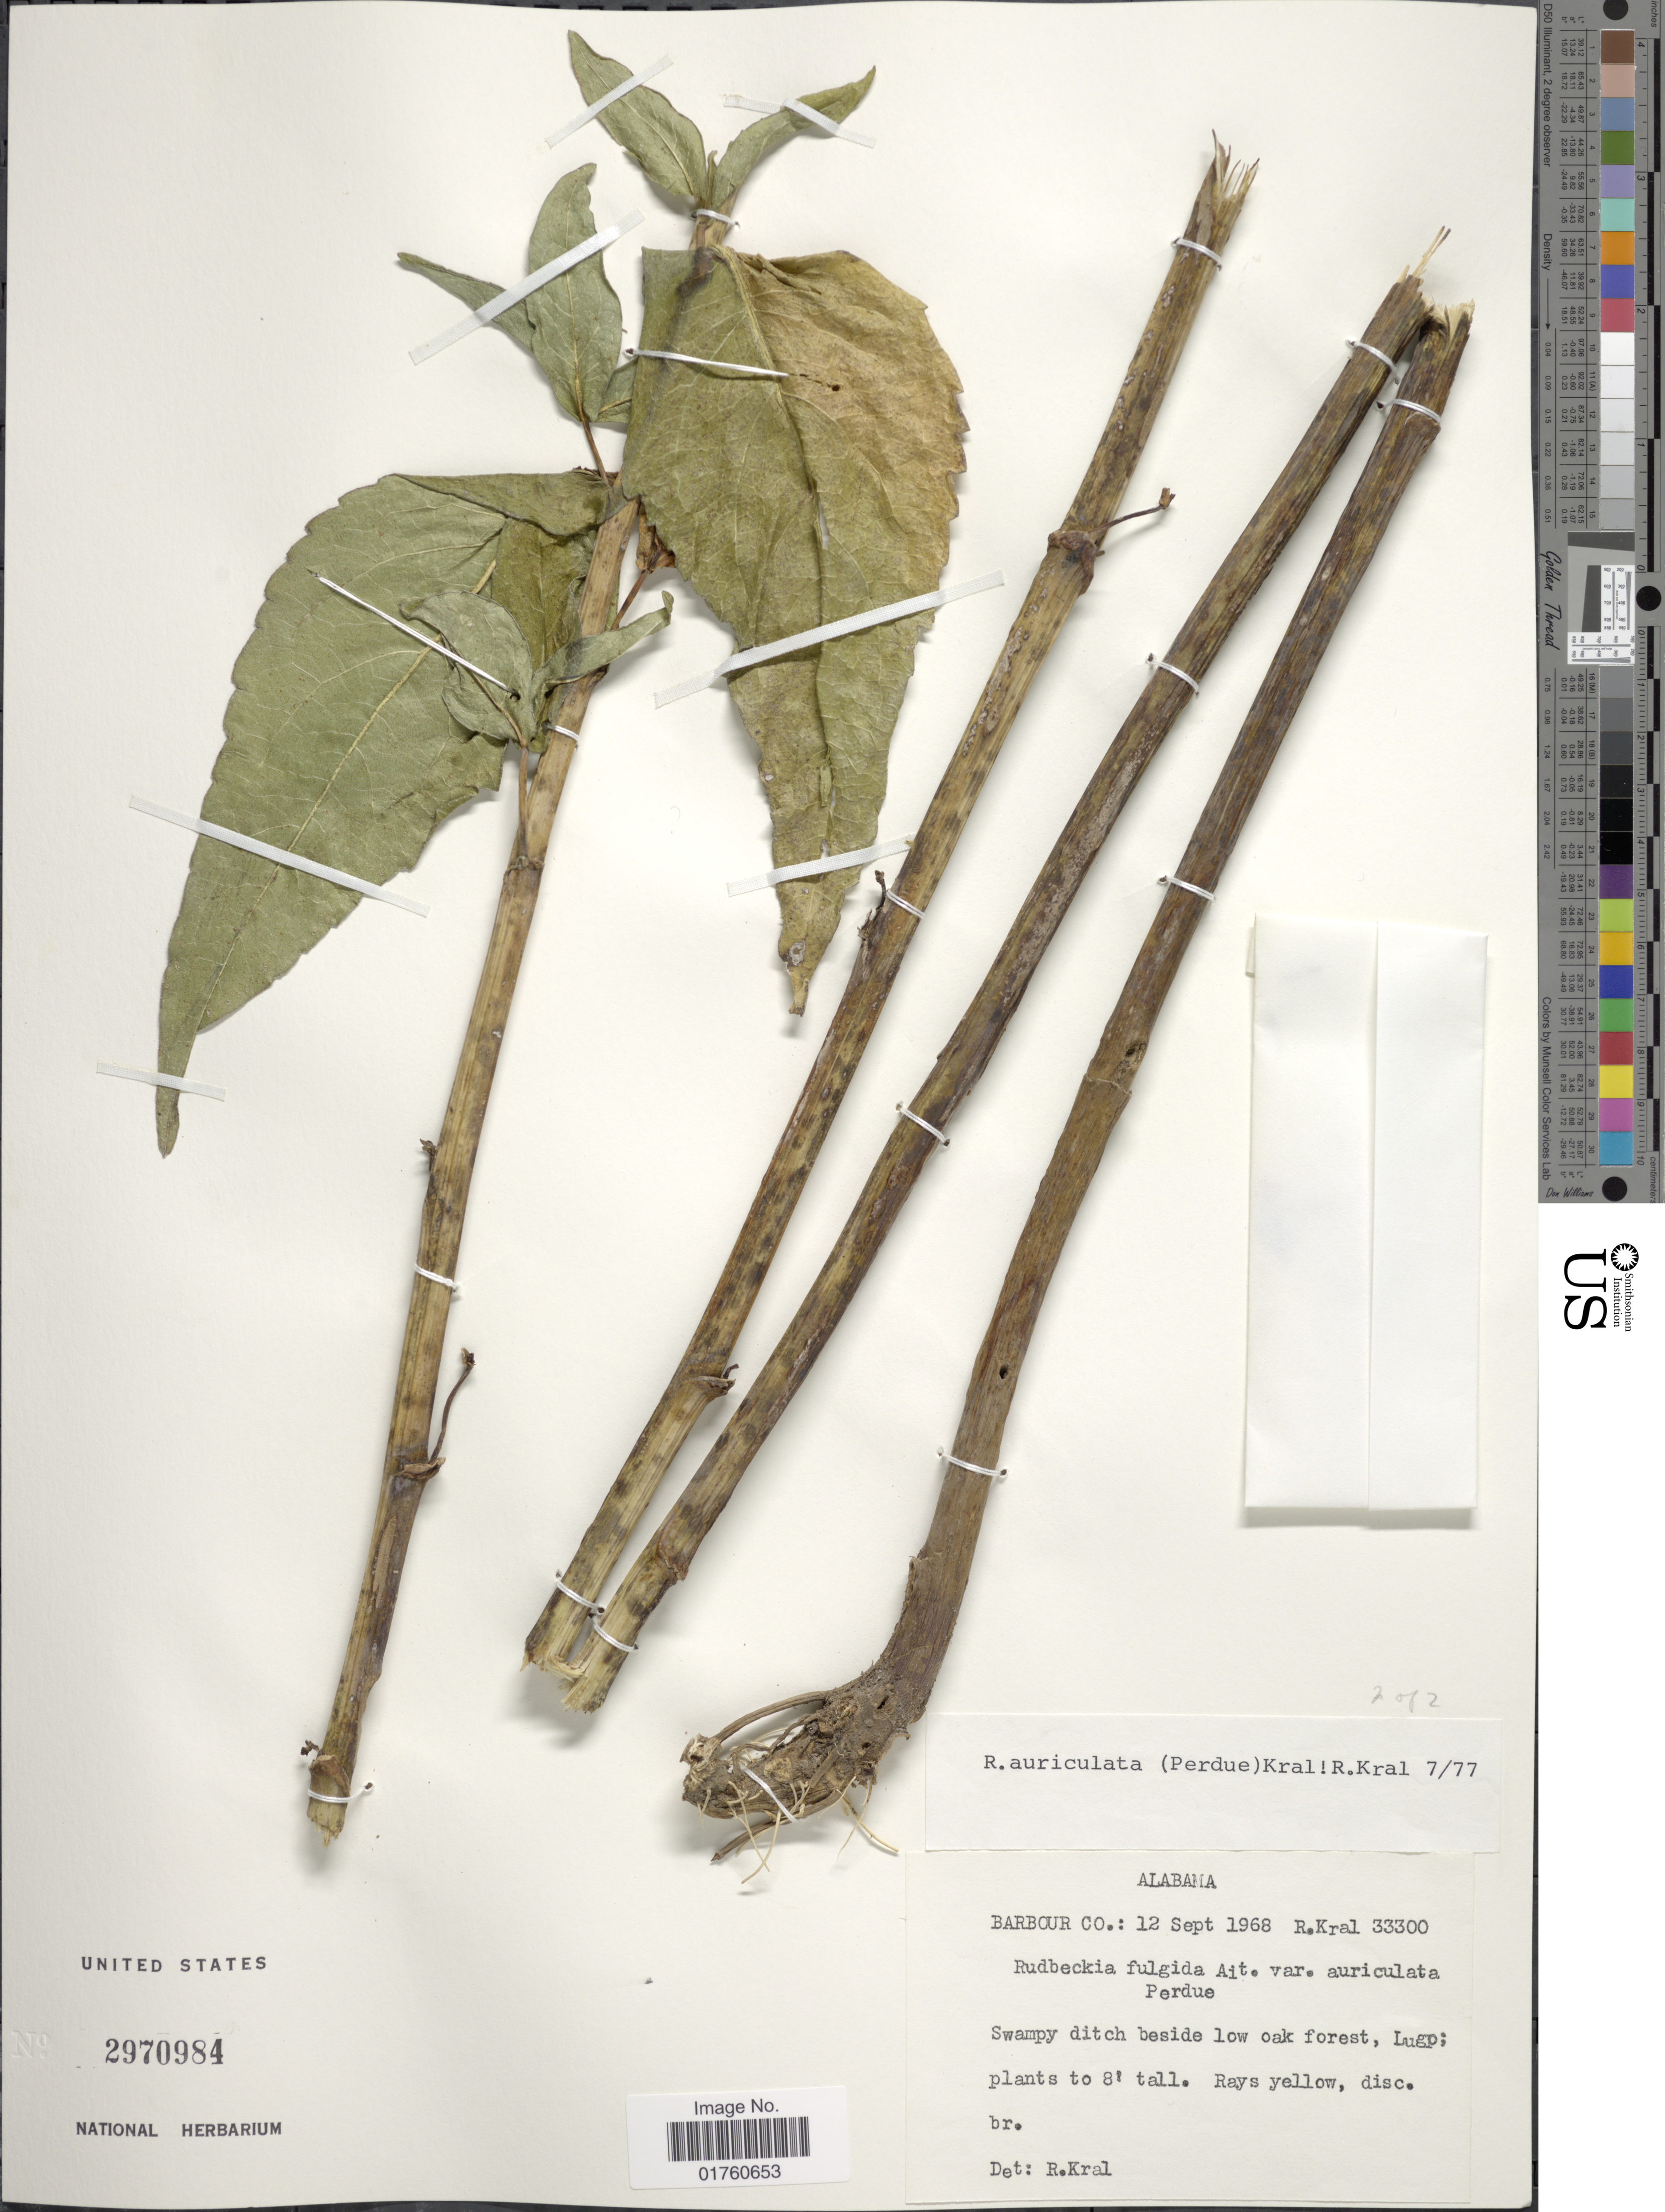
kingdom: Plantae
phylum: Tracheophyta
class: Magnoliopsida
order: Asterales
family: Asteraceae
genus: Rudbeckia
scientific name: Rudbeckia auriculata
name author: (Perdue) Kral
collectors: R. Kral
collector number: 33300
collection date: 1968-09-12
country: United States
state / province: Alabama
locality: Barbour Co. Swampy ditch beside low oak forest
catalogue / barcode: US 2970984